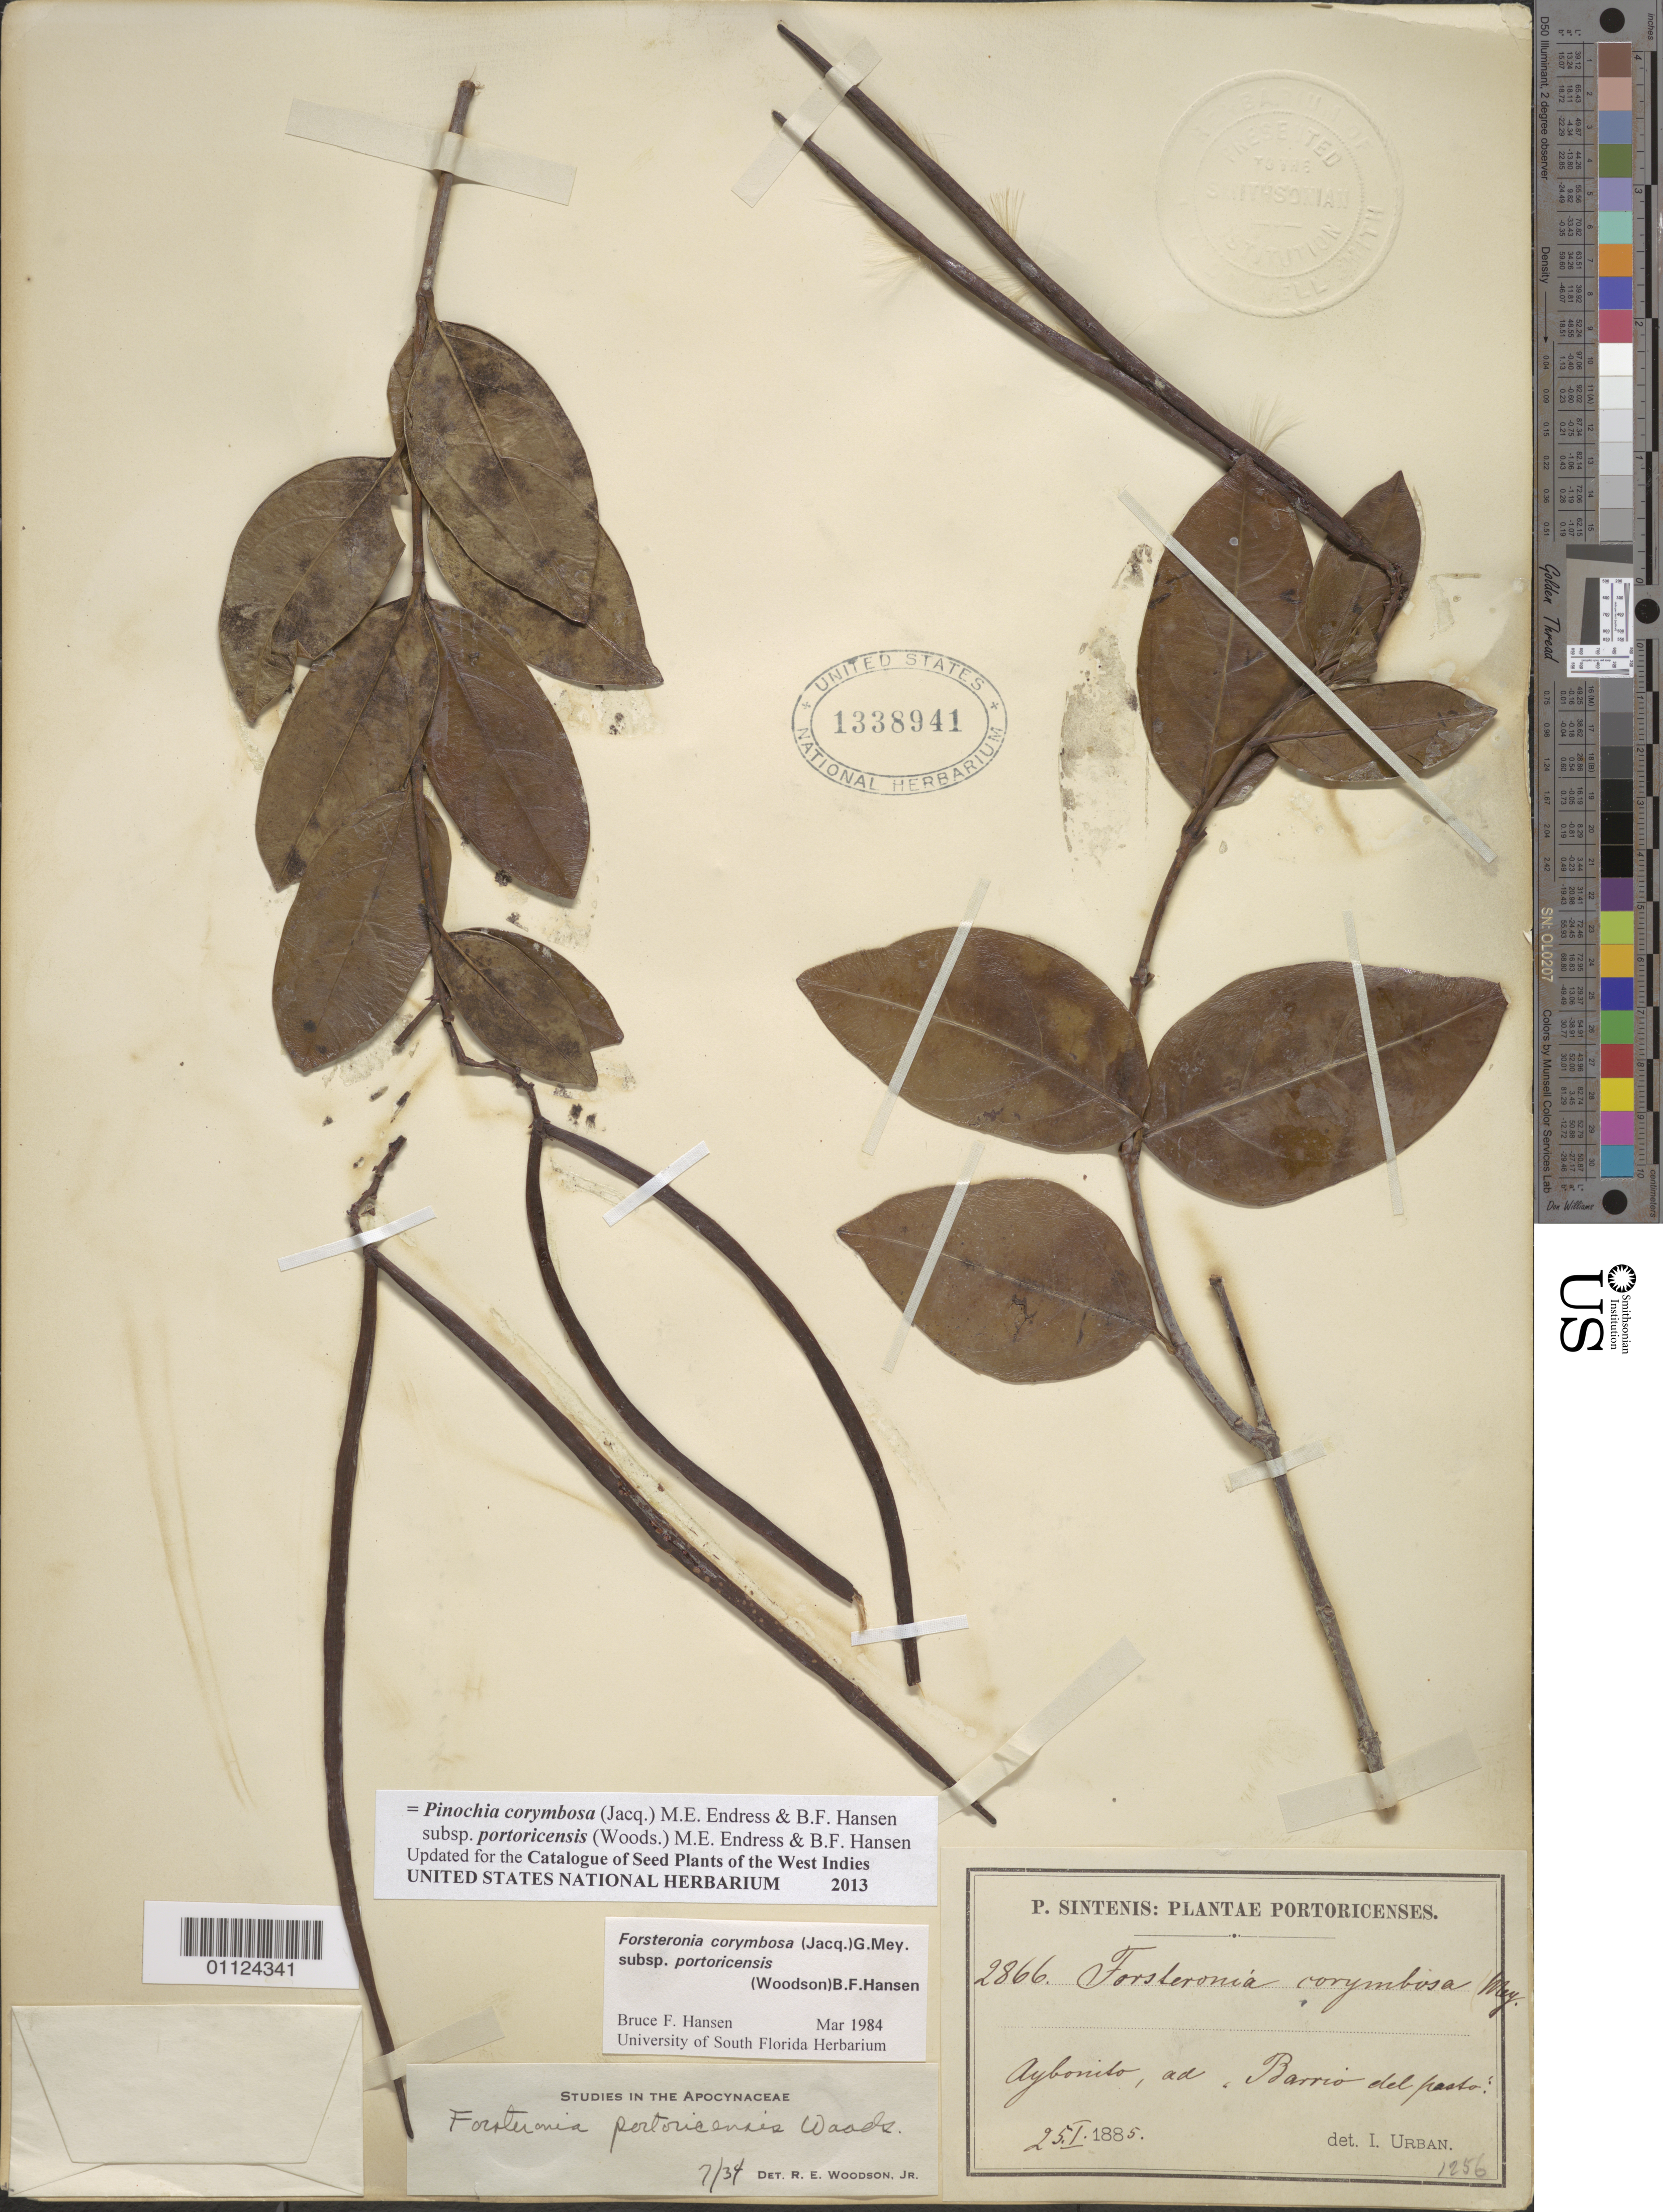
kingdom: Plantae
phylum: Tracheophyta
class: Magnoliopsida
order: Gentianales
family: Apocynaceae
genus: Pinochia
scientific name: Pinochia corymbosa subsp. portoricensis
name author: (Woodson) M.E. Endress & B.F. Hansen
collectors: P. Sintenis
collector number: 2866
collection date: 1885-01-25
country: Puerto Rico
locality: Aybonito, Barrio del Pasto.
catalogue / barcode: US 1338941